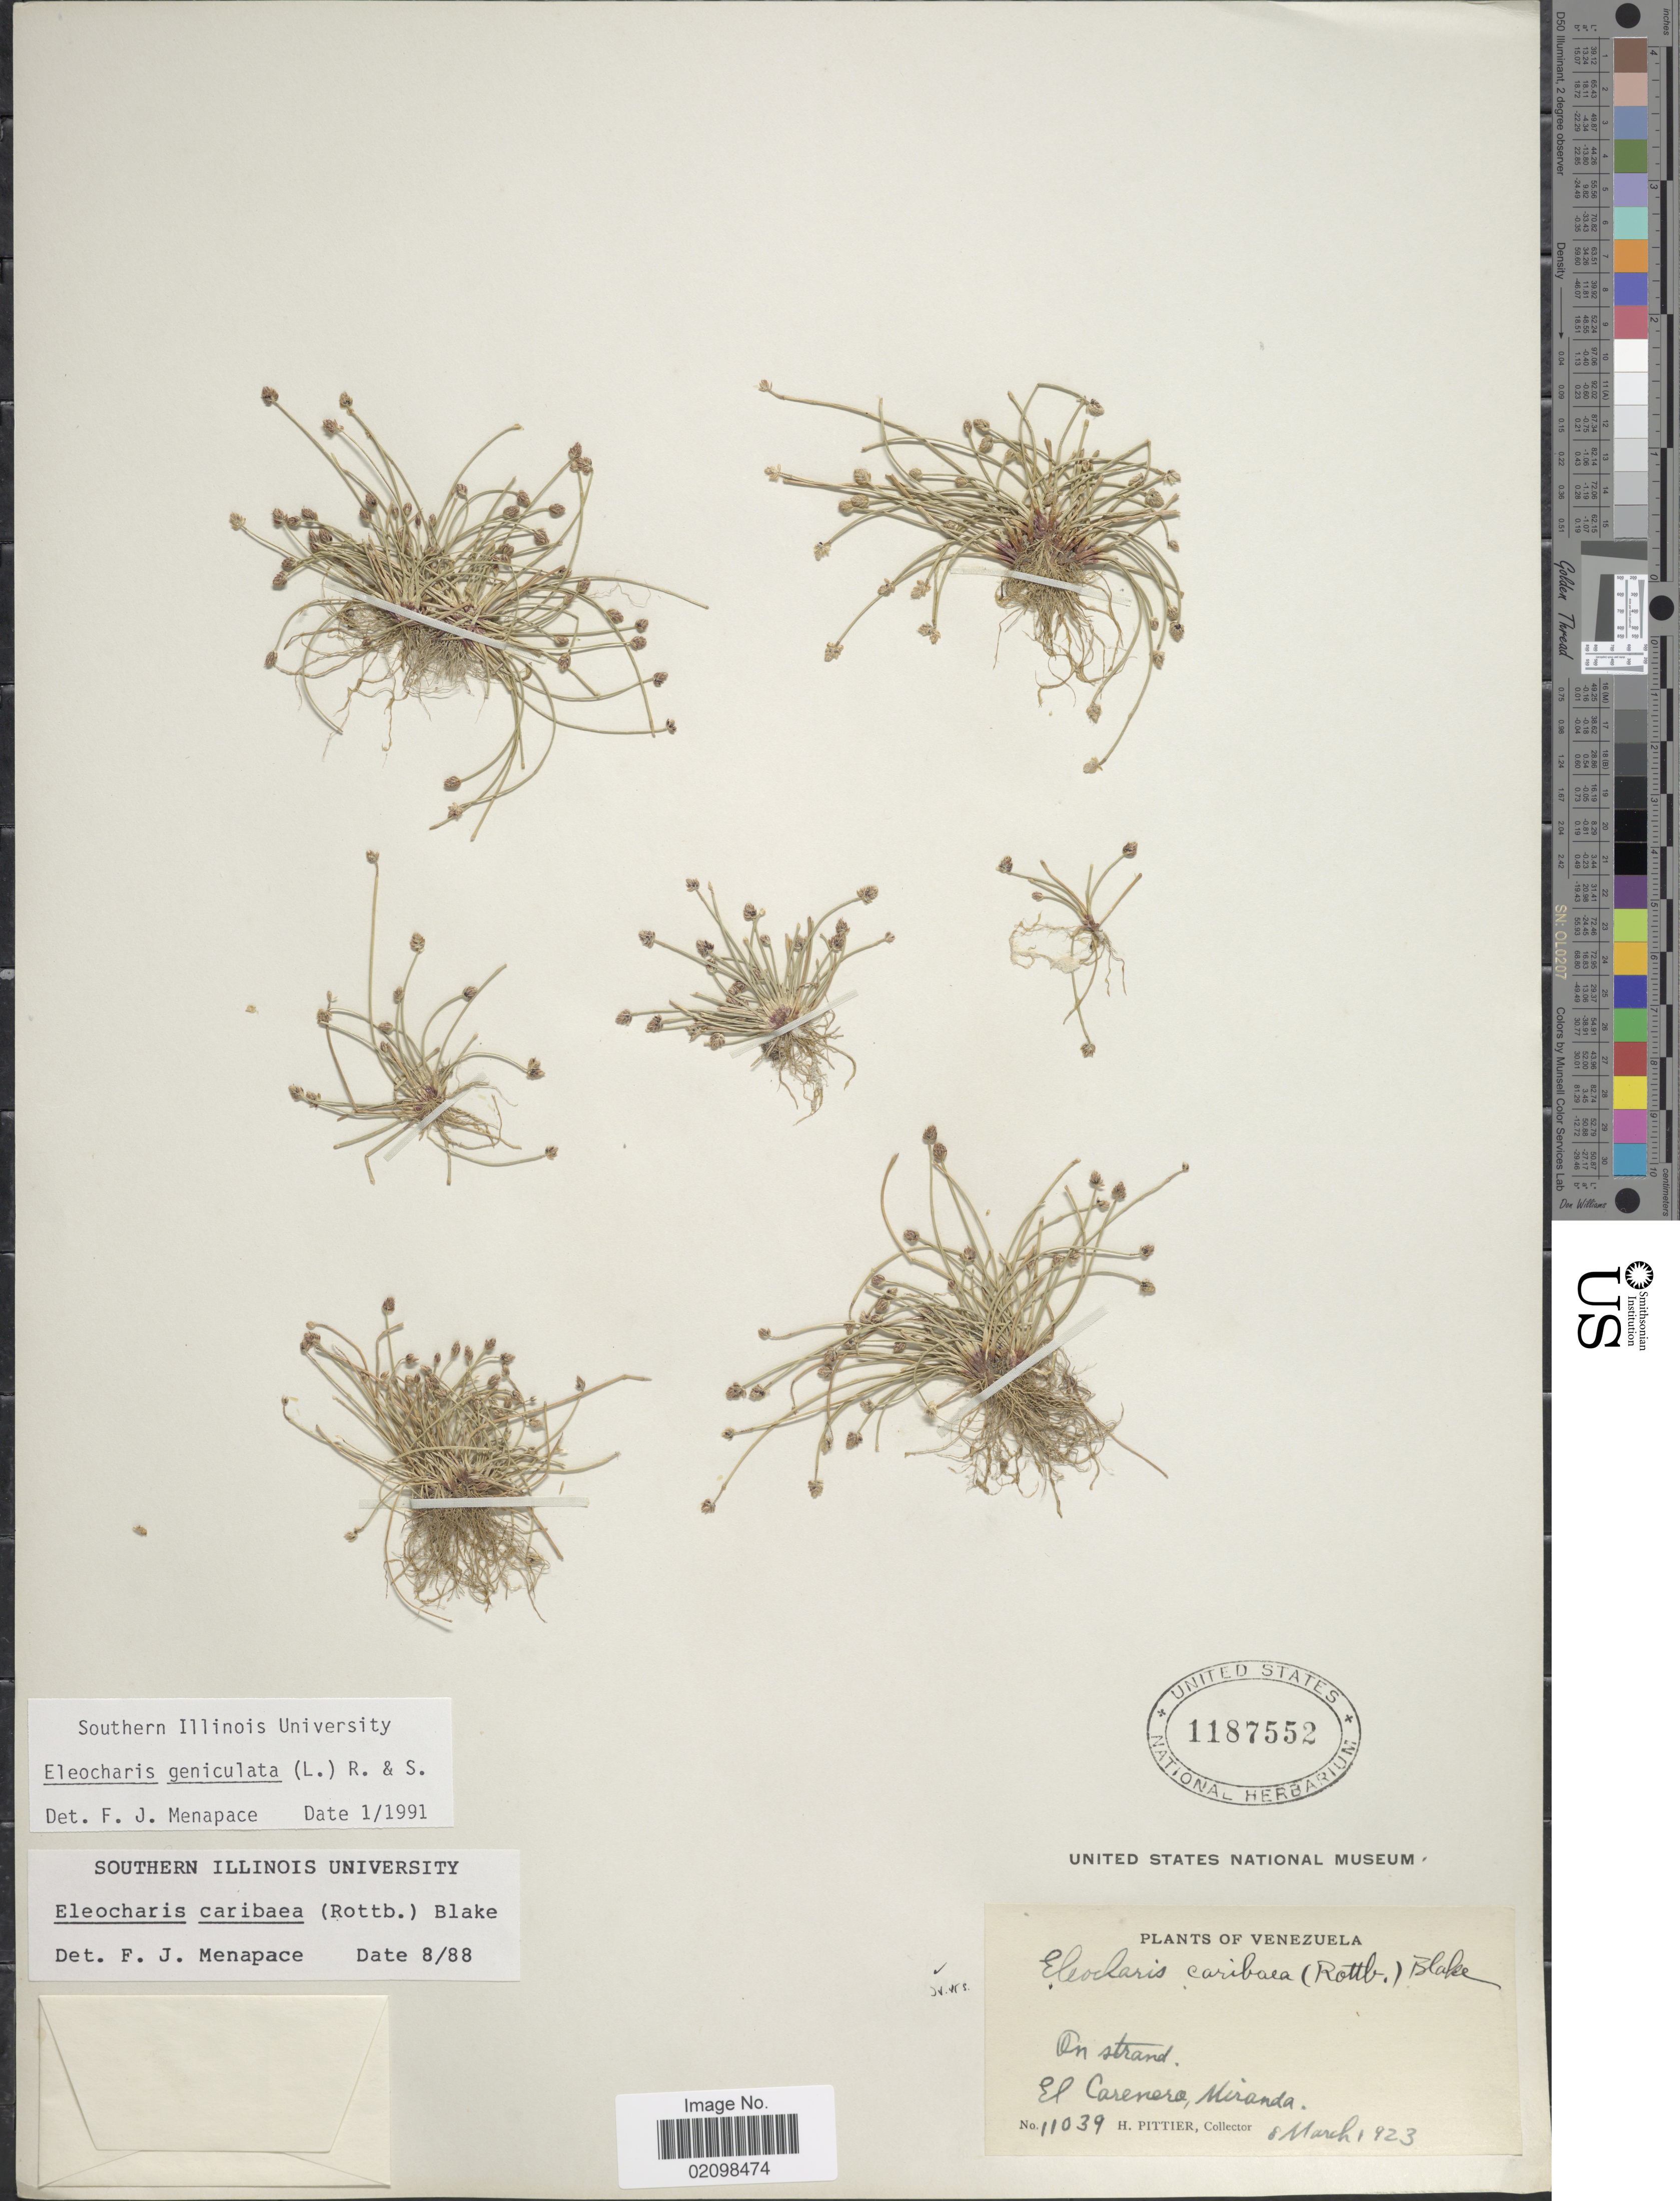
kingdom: Plantae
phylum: Tracheophyta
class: Liliopsida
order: Poales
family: Cyperaceae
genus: Eleocharis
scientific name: Eleocharis geniculata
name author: (L.) Roem. & Schult.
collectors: H. F. Pittier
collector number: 11039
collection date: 1923-03-08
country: Venezuela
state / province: Miranda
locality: El Carenera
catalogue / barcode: US 1187552